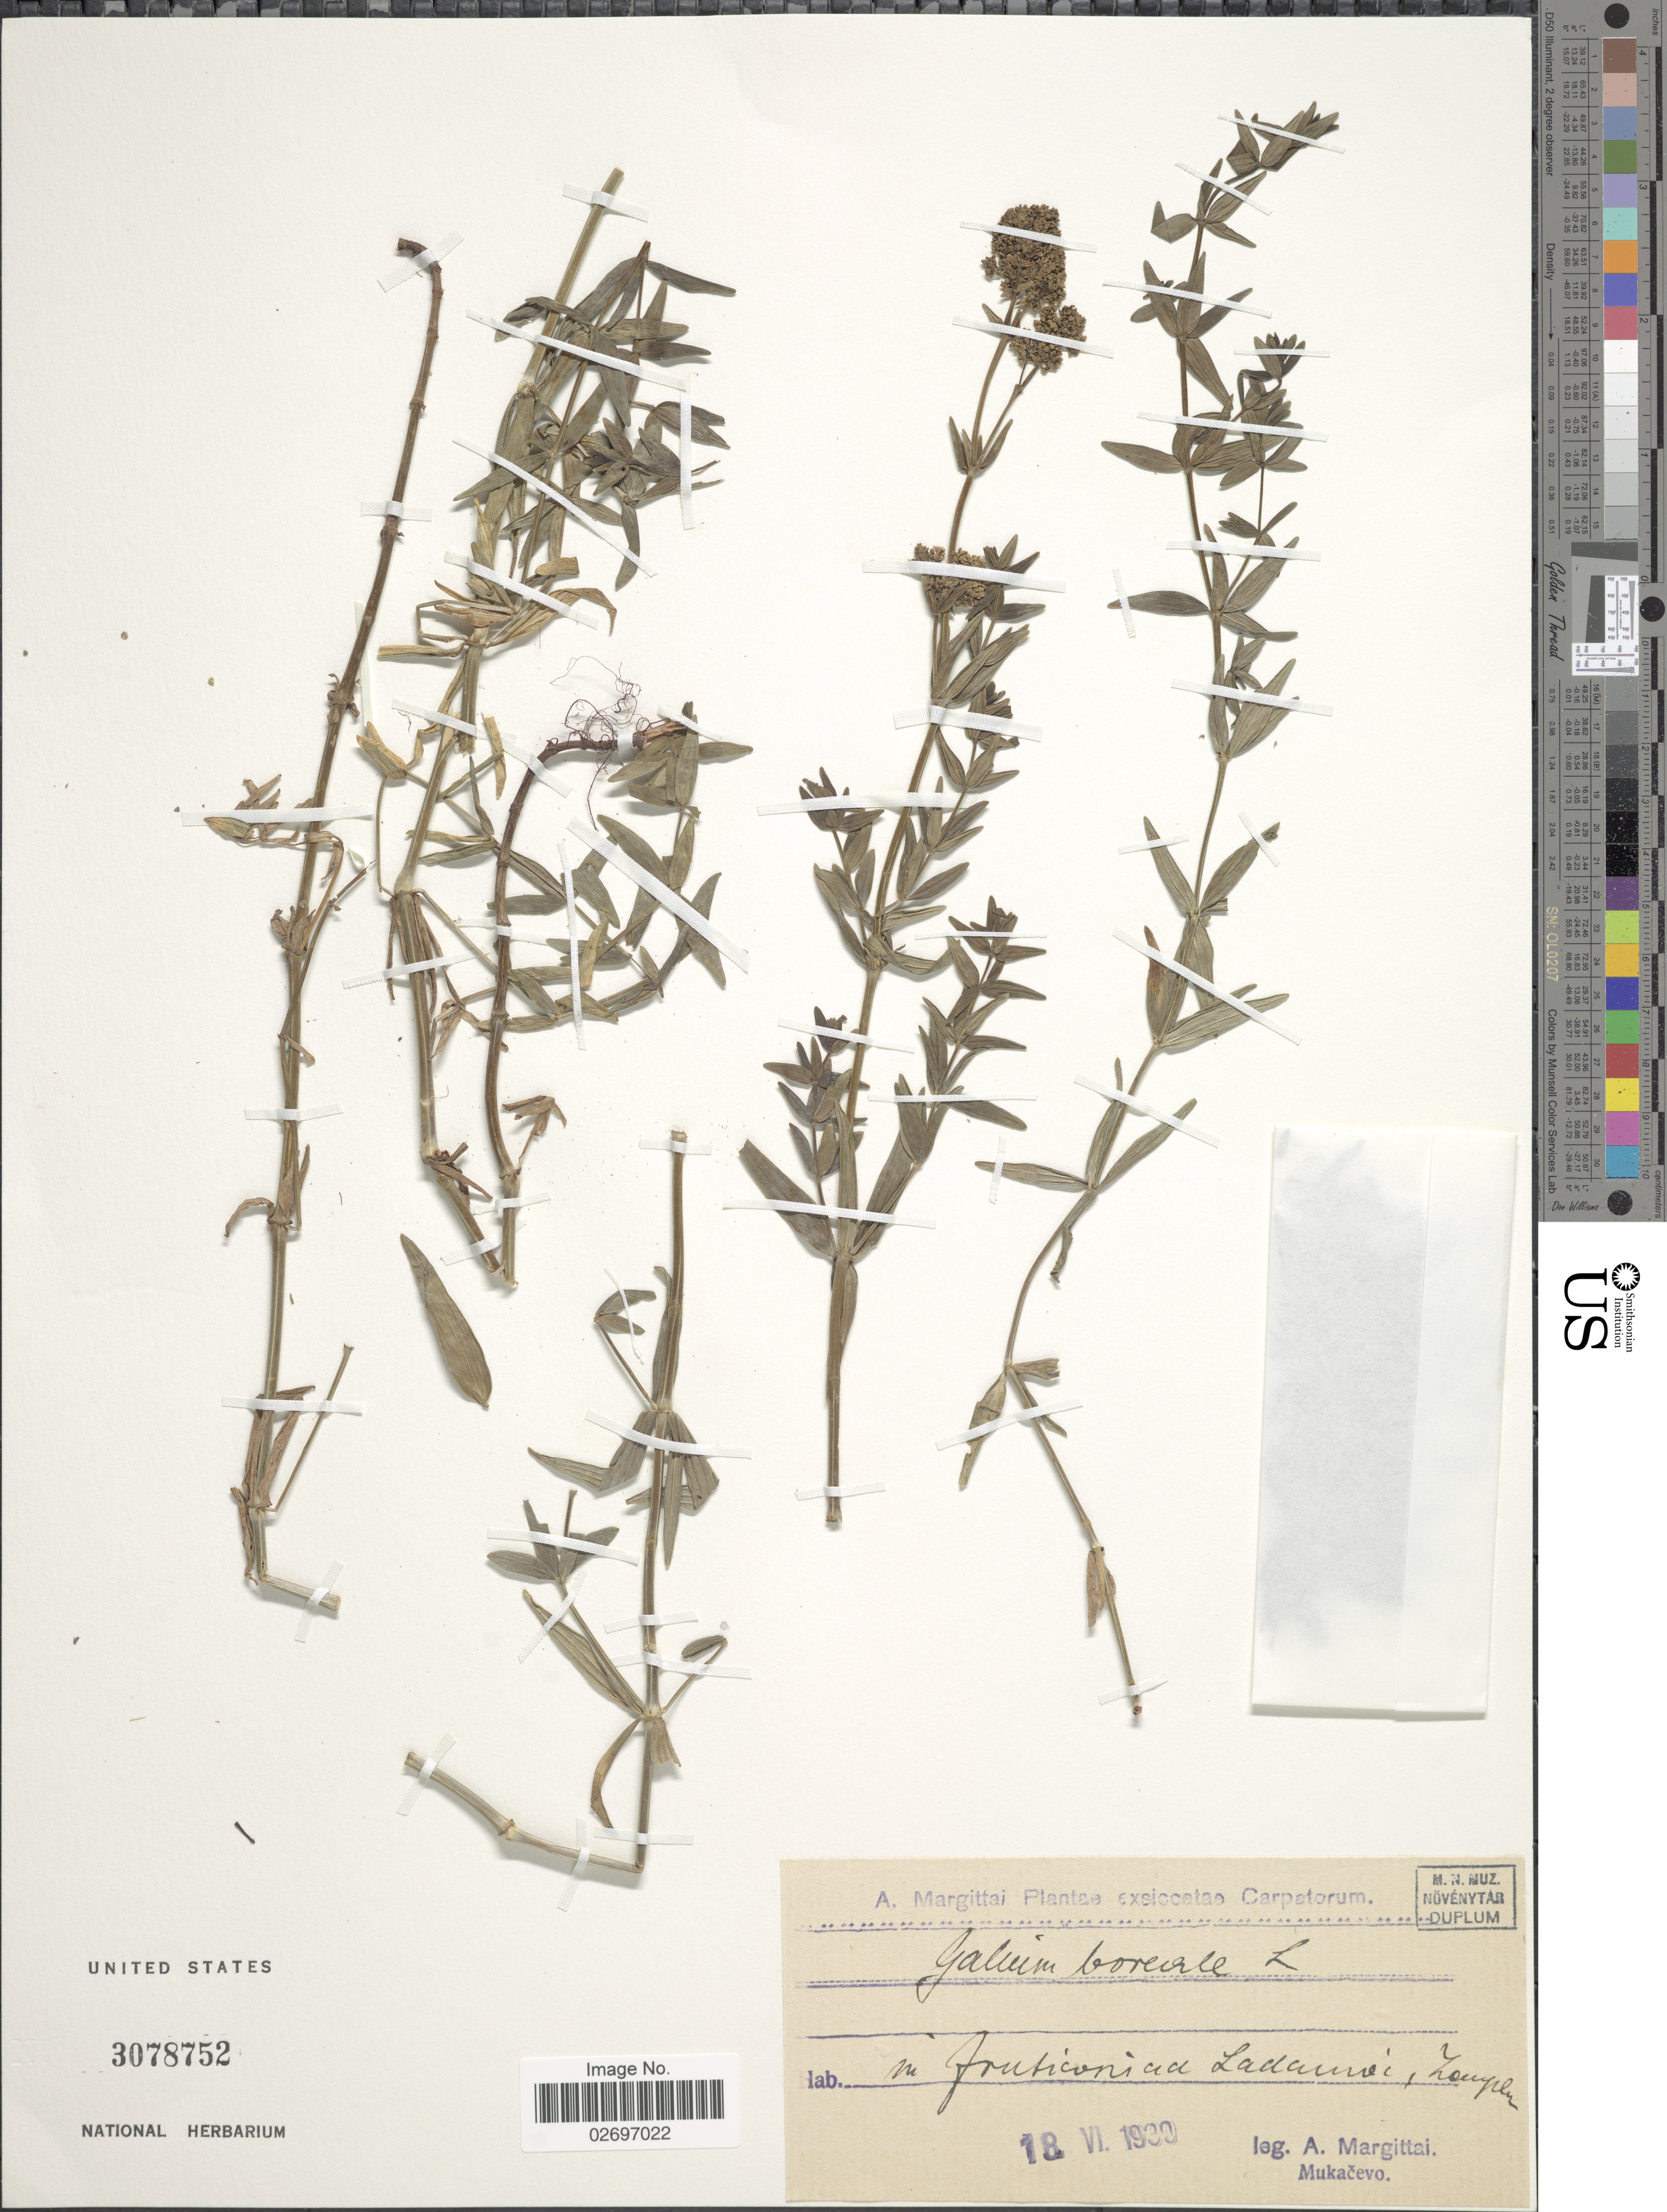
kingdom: Plantae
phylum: Tracheophyta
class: Magnoliopsida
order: Gentianales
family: Rubiaceae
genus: Galium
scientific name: Galium boreale L.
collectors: A. Margittai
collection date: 1930-06-18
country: Ukraine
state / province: Zakarpattya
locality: Carpatorum, in fruticorica Ladamoi, Zouyen, [interpreted] Mukacevo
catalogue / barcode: US 3078752